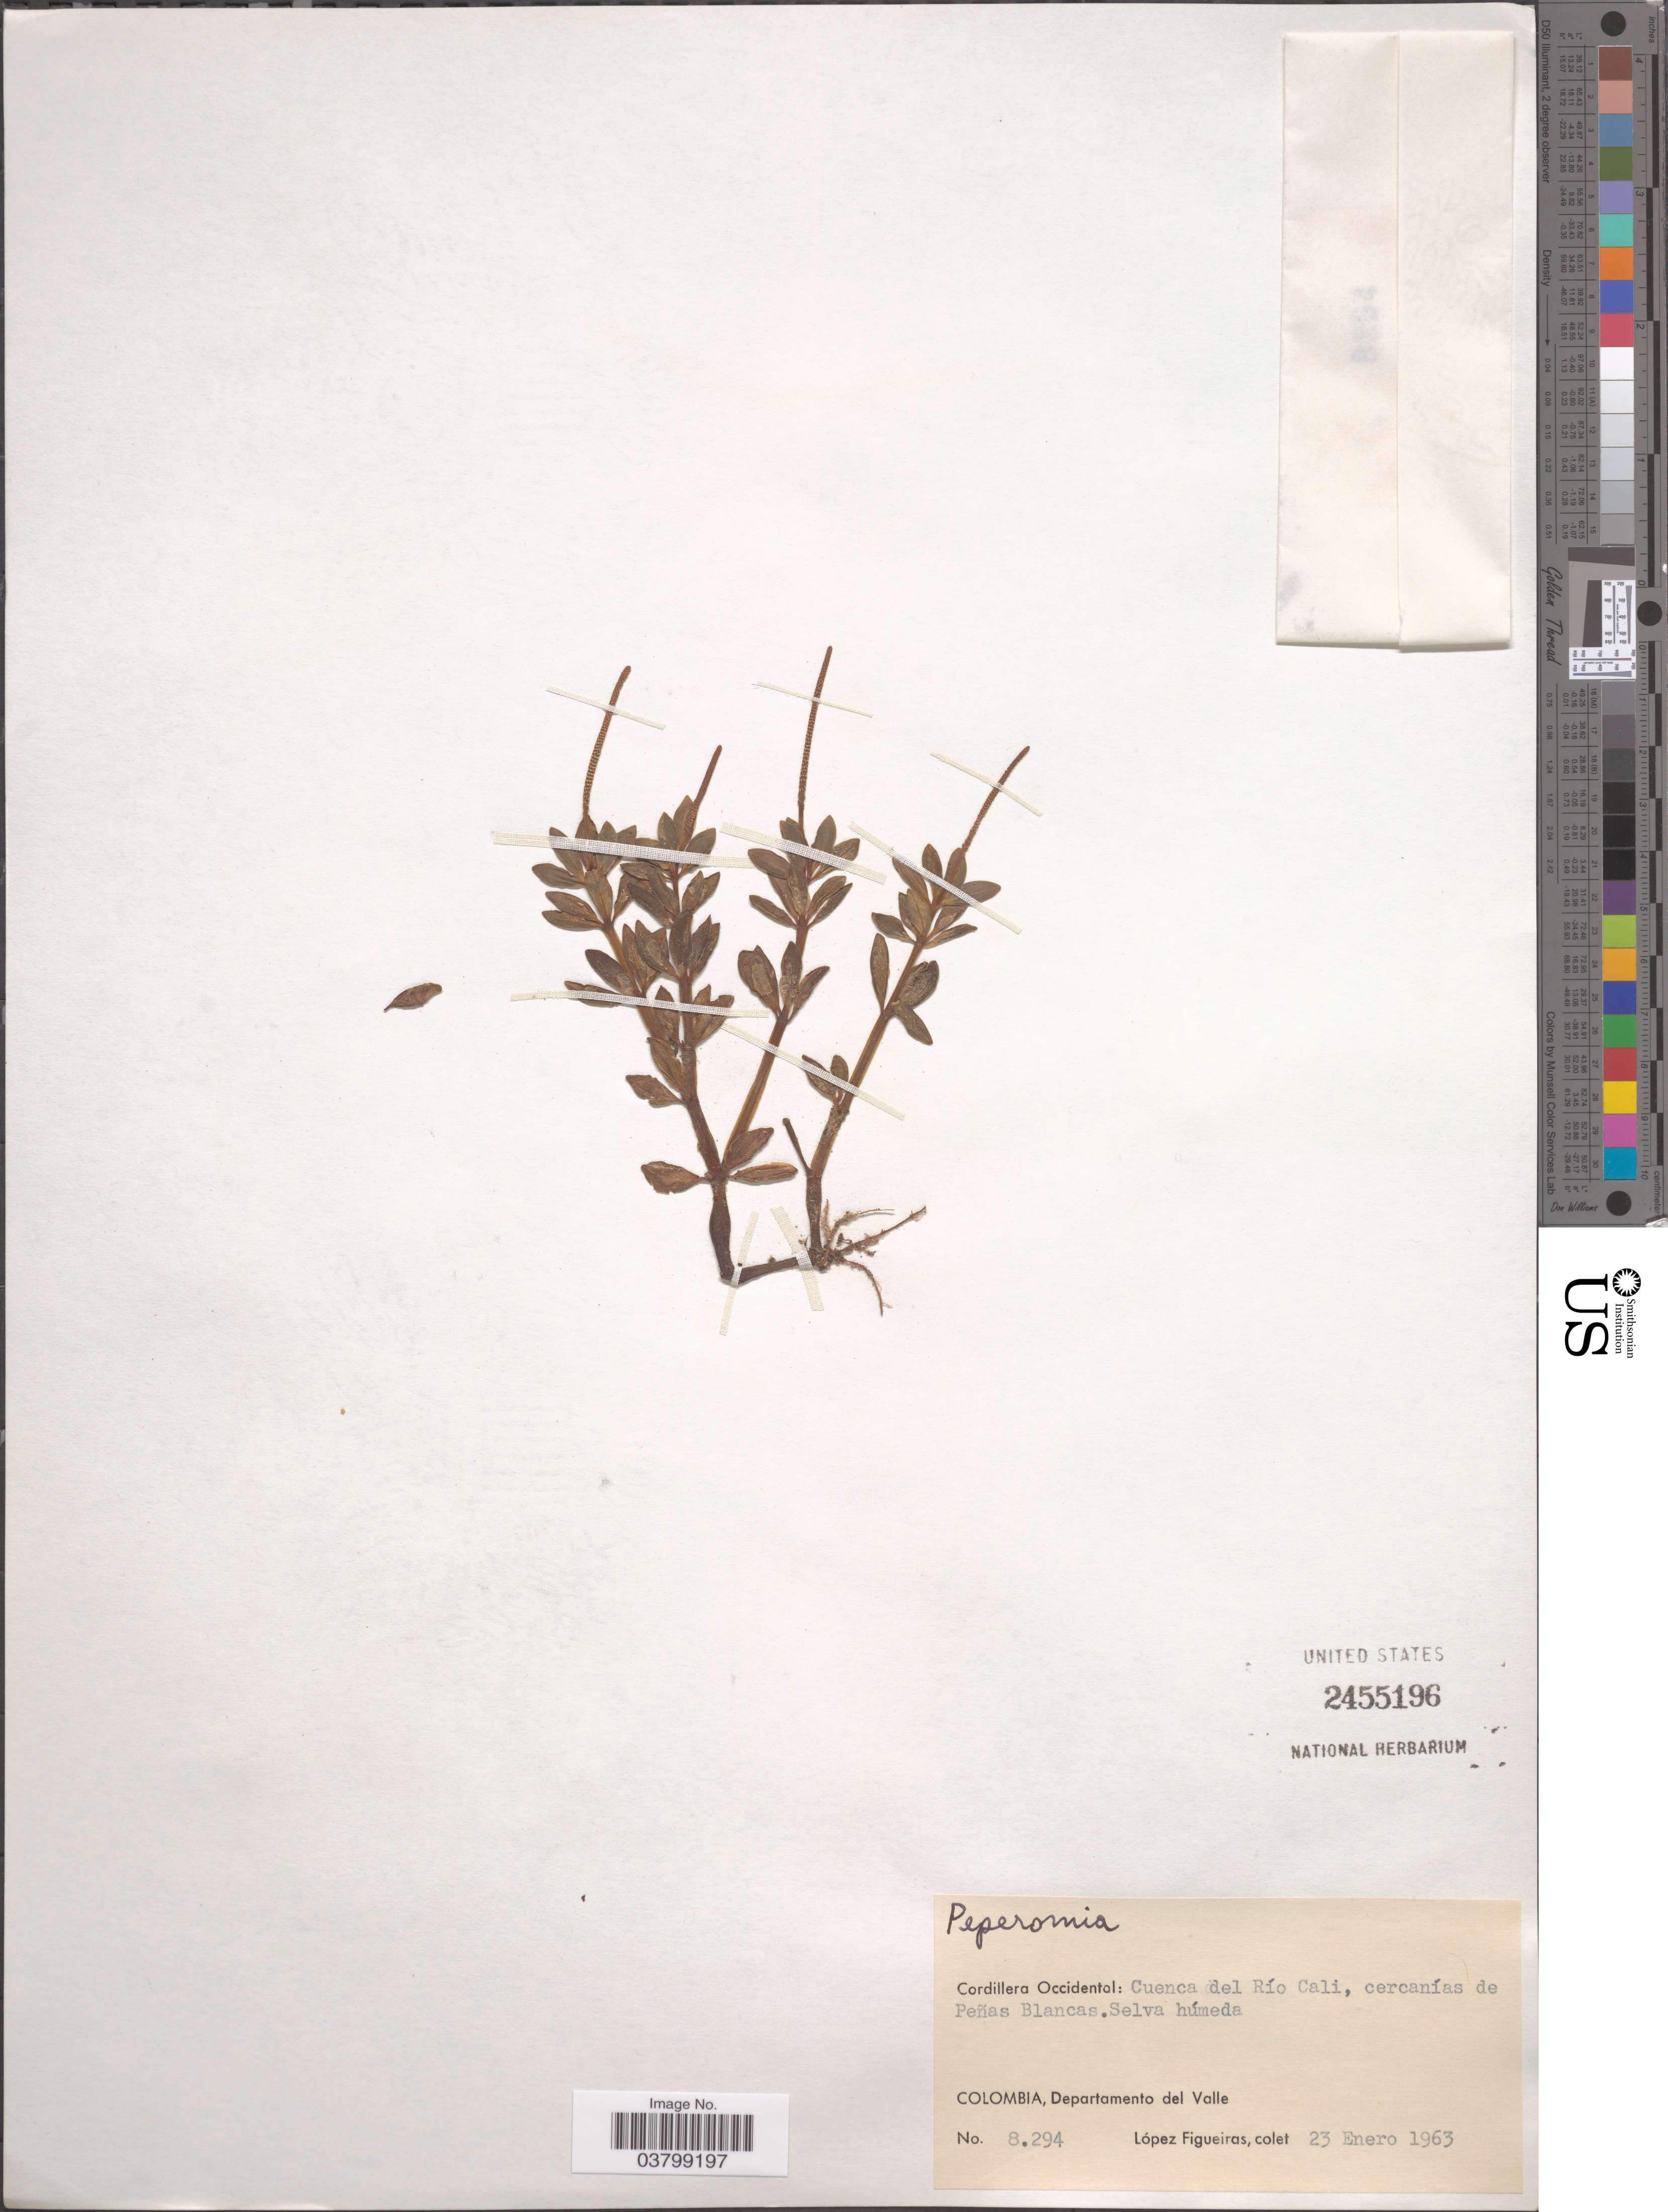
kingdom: Plantae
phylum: Tracheophyta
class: Magnoliopsida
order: Piperales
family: Piperaceae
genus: Peperomia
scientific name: Peperomia loxensis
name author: Kunth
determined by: Jiménez, José Estaban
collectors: M. López Figueiras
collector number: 8294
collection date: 1963-01-23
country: Colombia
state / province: Valle del Cauca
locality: Cordillera Occidental: Cuenca del Río Cali, cercanías de Peñas Blancas. Departamento del Valle.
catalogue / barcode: US 2455196